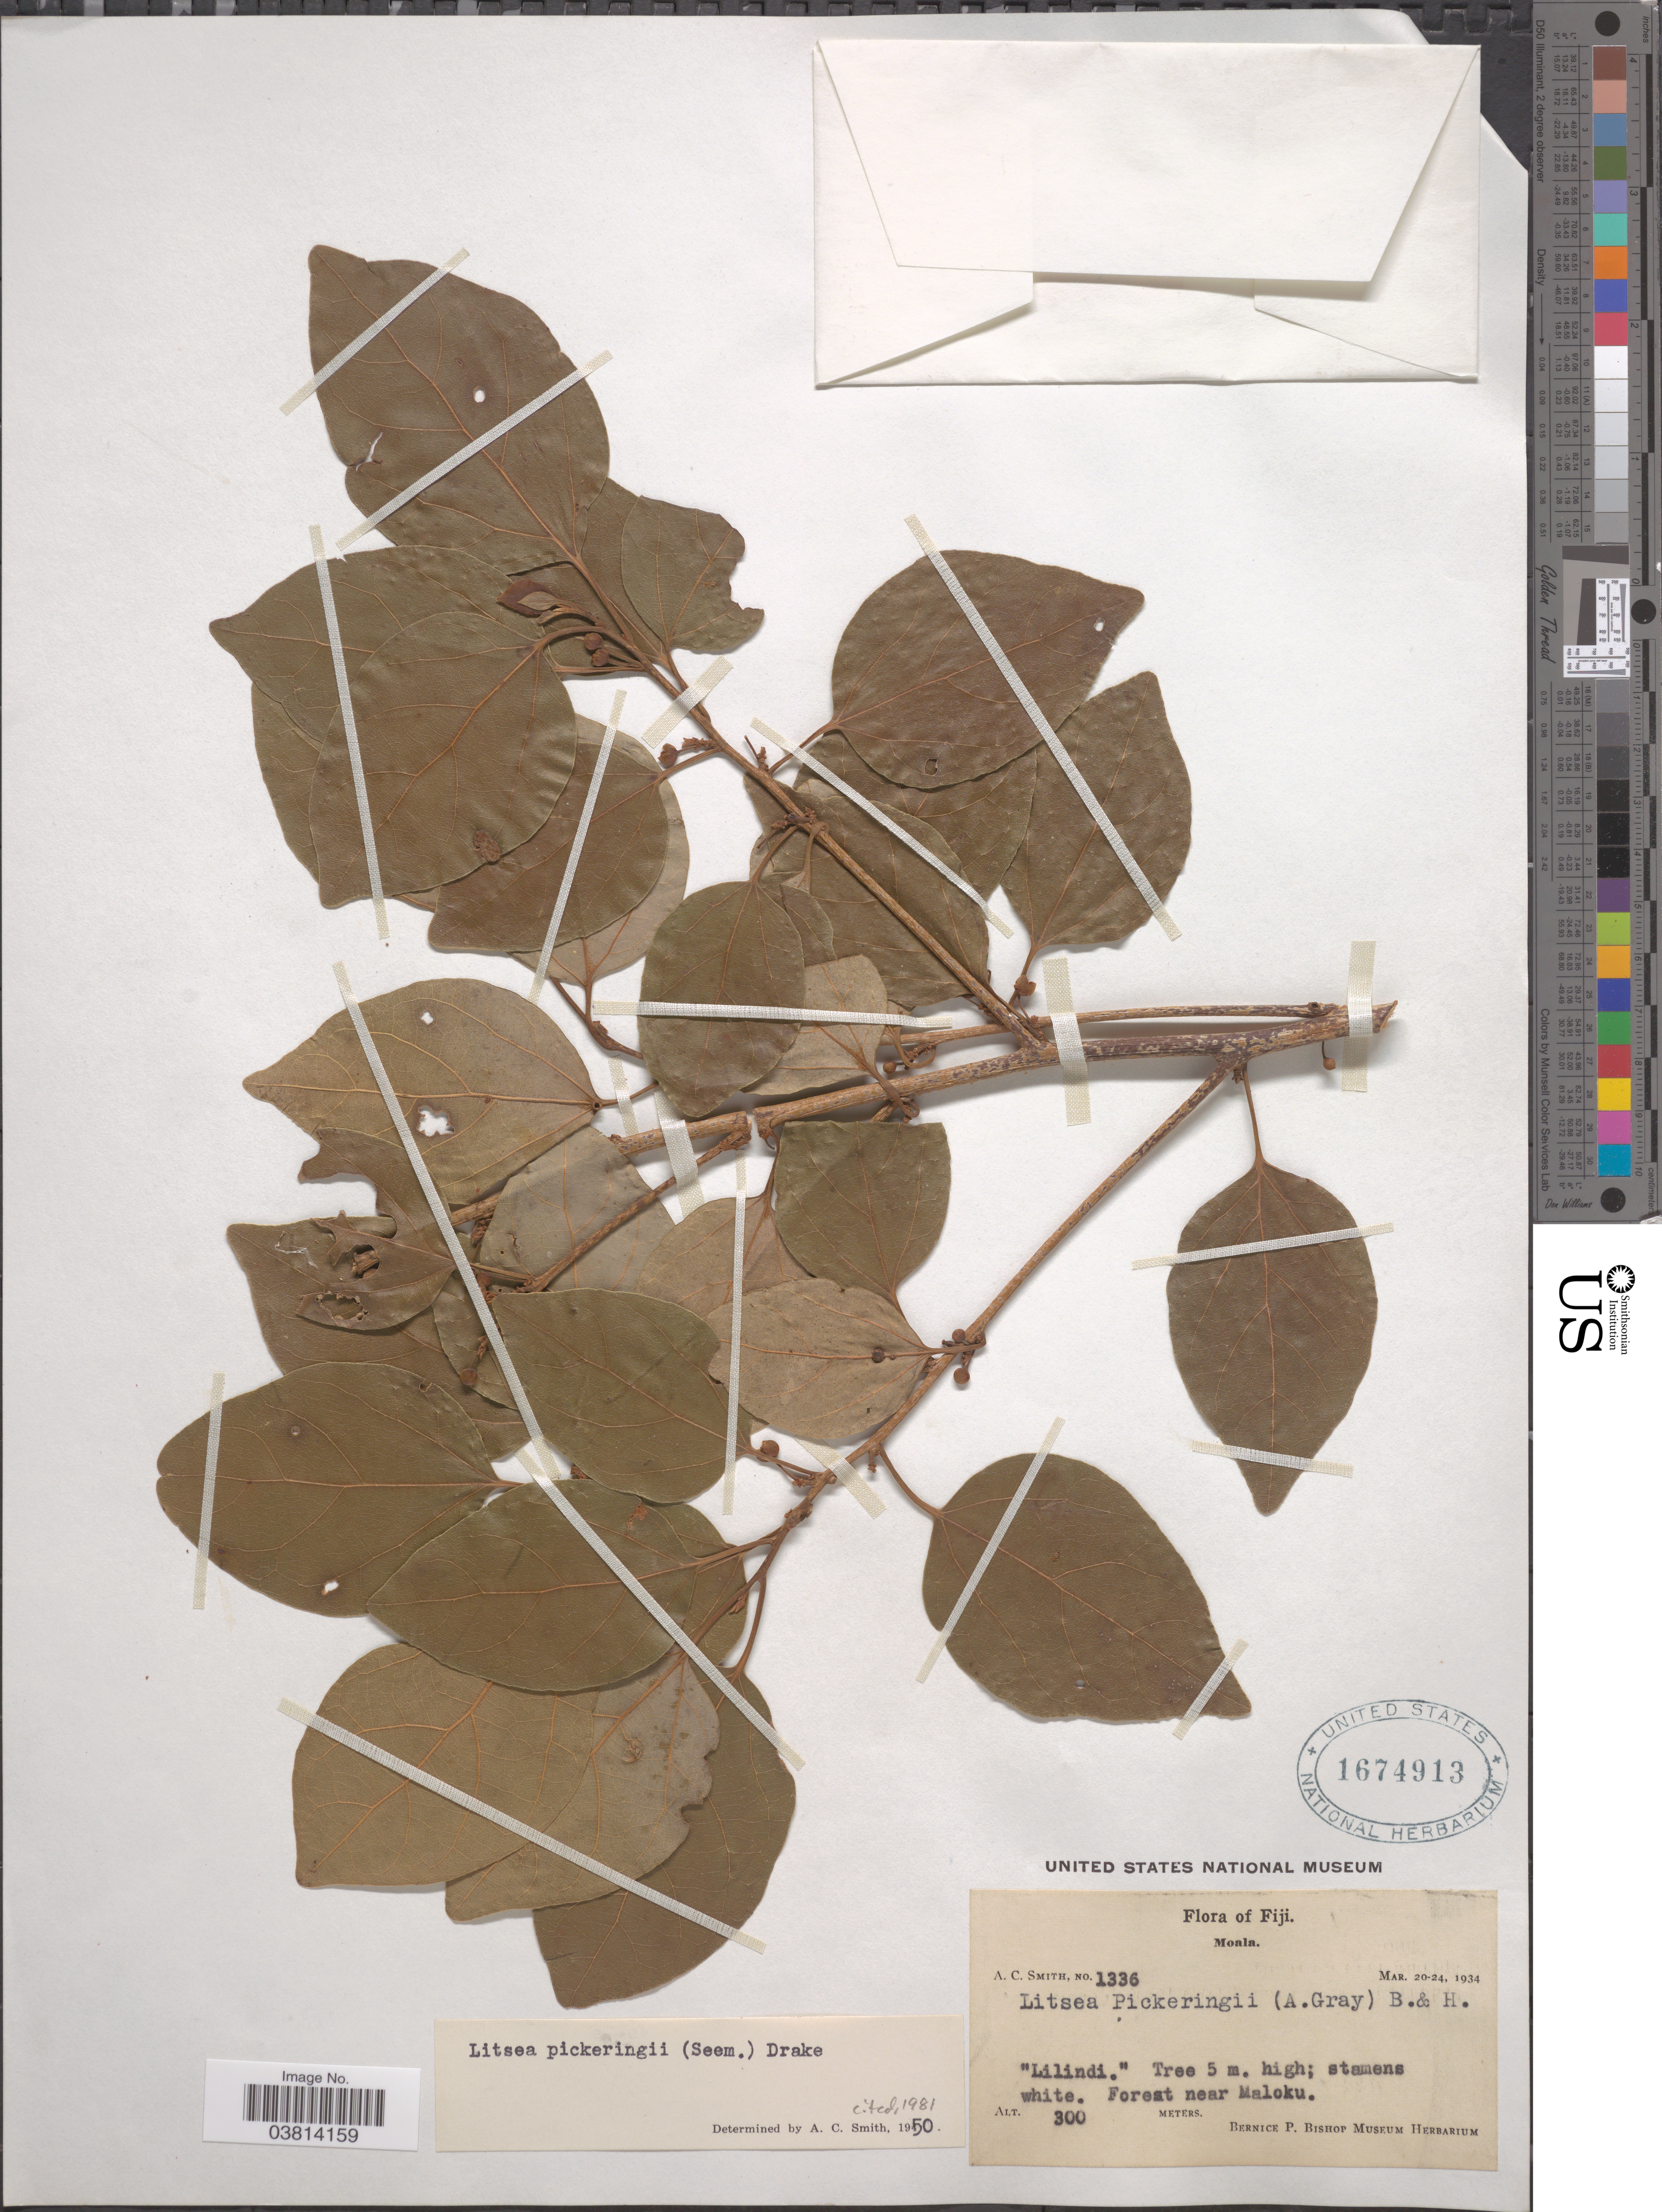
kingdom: Plantae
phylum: Tracheophyta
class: Magnoliopsida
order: Laurales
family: Lauraceae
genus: Litsea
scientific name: Litsea pickeringii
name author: Benth. & Hook. f. ex Drake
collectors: A. C. Smith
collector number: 1336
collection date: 1934-03-20/1934-03-24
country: Fiji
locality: Moala. Near Maloku.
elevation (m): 300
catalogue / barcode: US 1674913